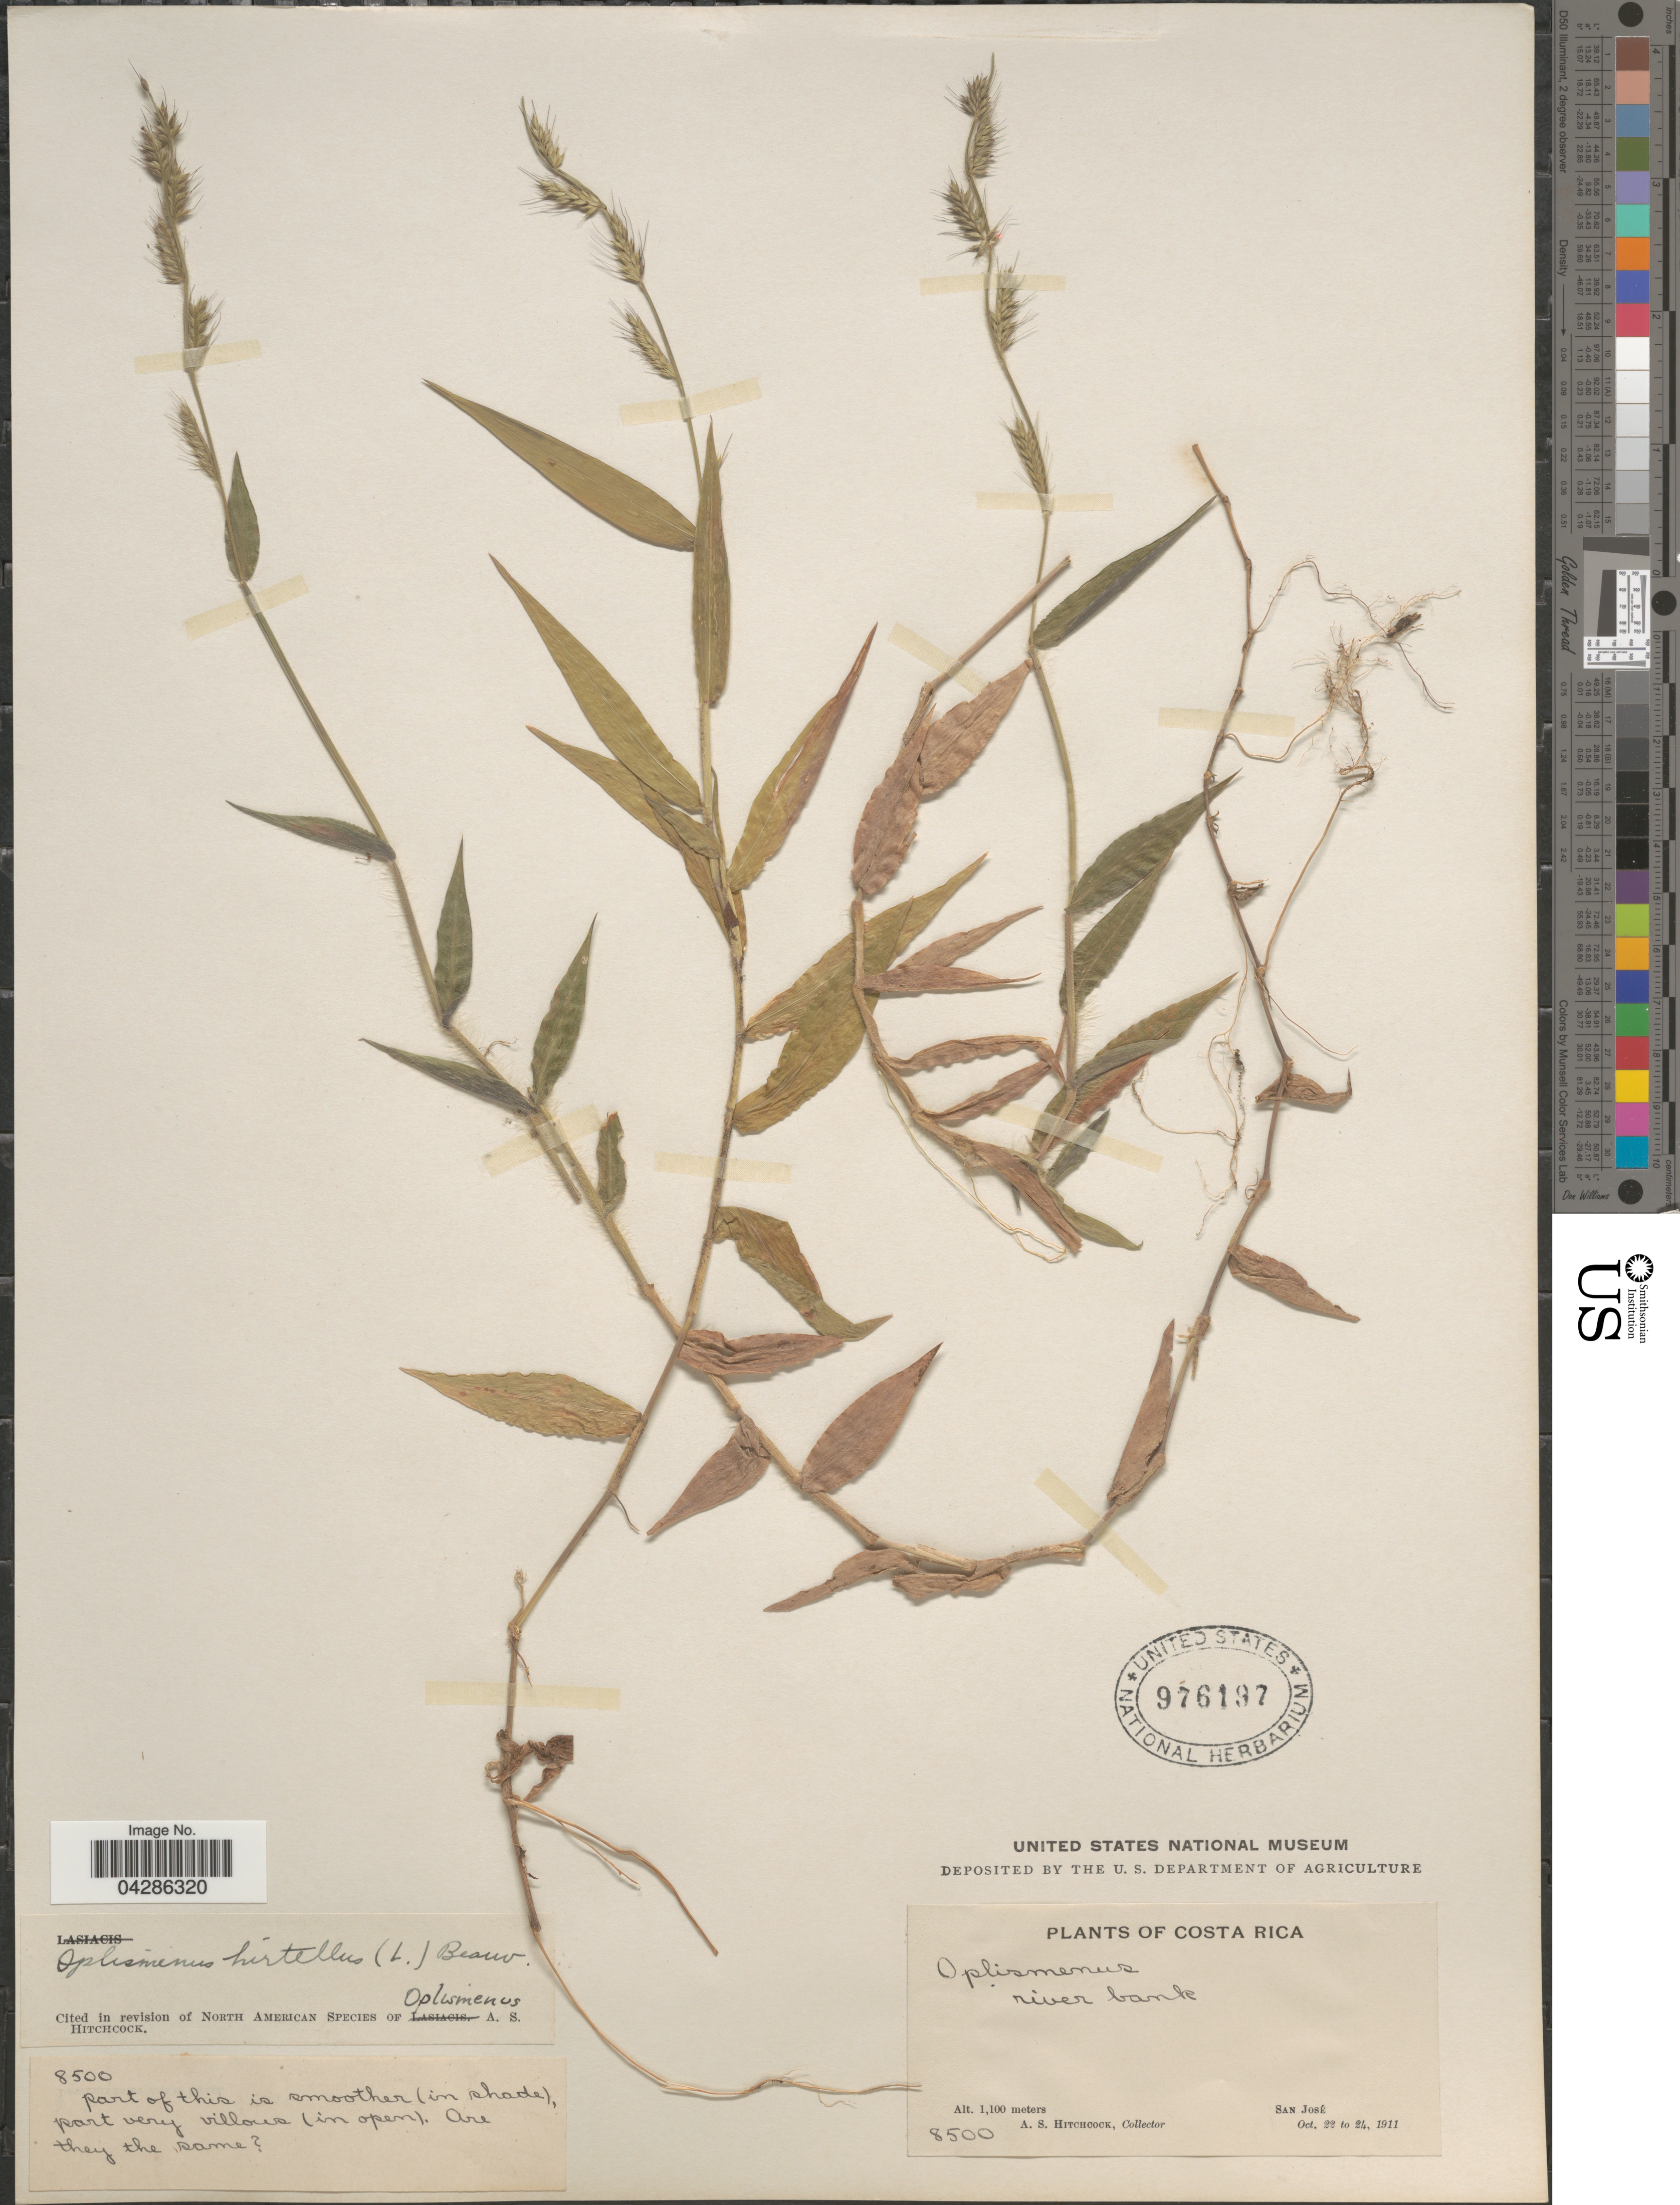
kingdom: Plantae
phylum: Tracheophyta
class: Liliopsida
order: Poales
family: Poaceae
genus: Oplismenus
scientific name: Oplismenus hirtellus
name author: (L.) P. Beauv.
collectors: A. S. Hitchcock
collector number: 8500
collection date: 1911-10-22/1911-10-24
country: Costa Rica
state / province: San José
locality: River bank.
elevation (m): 1100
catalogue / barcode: US 976197